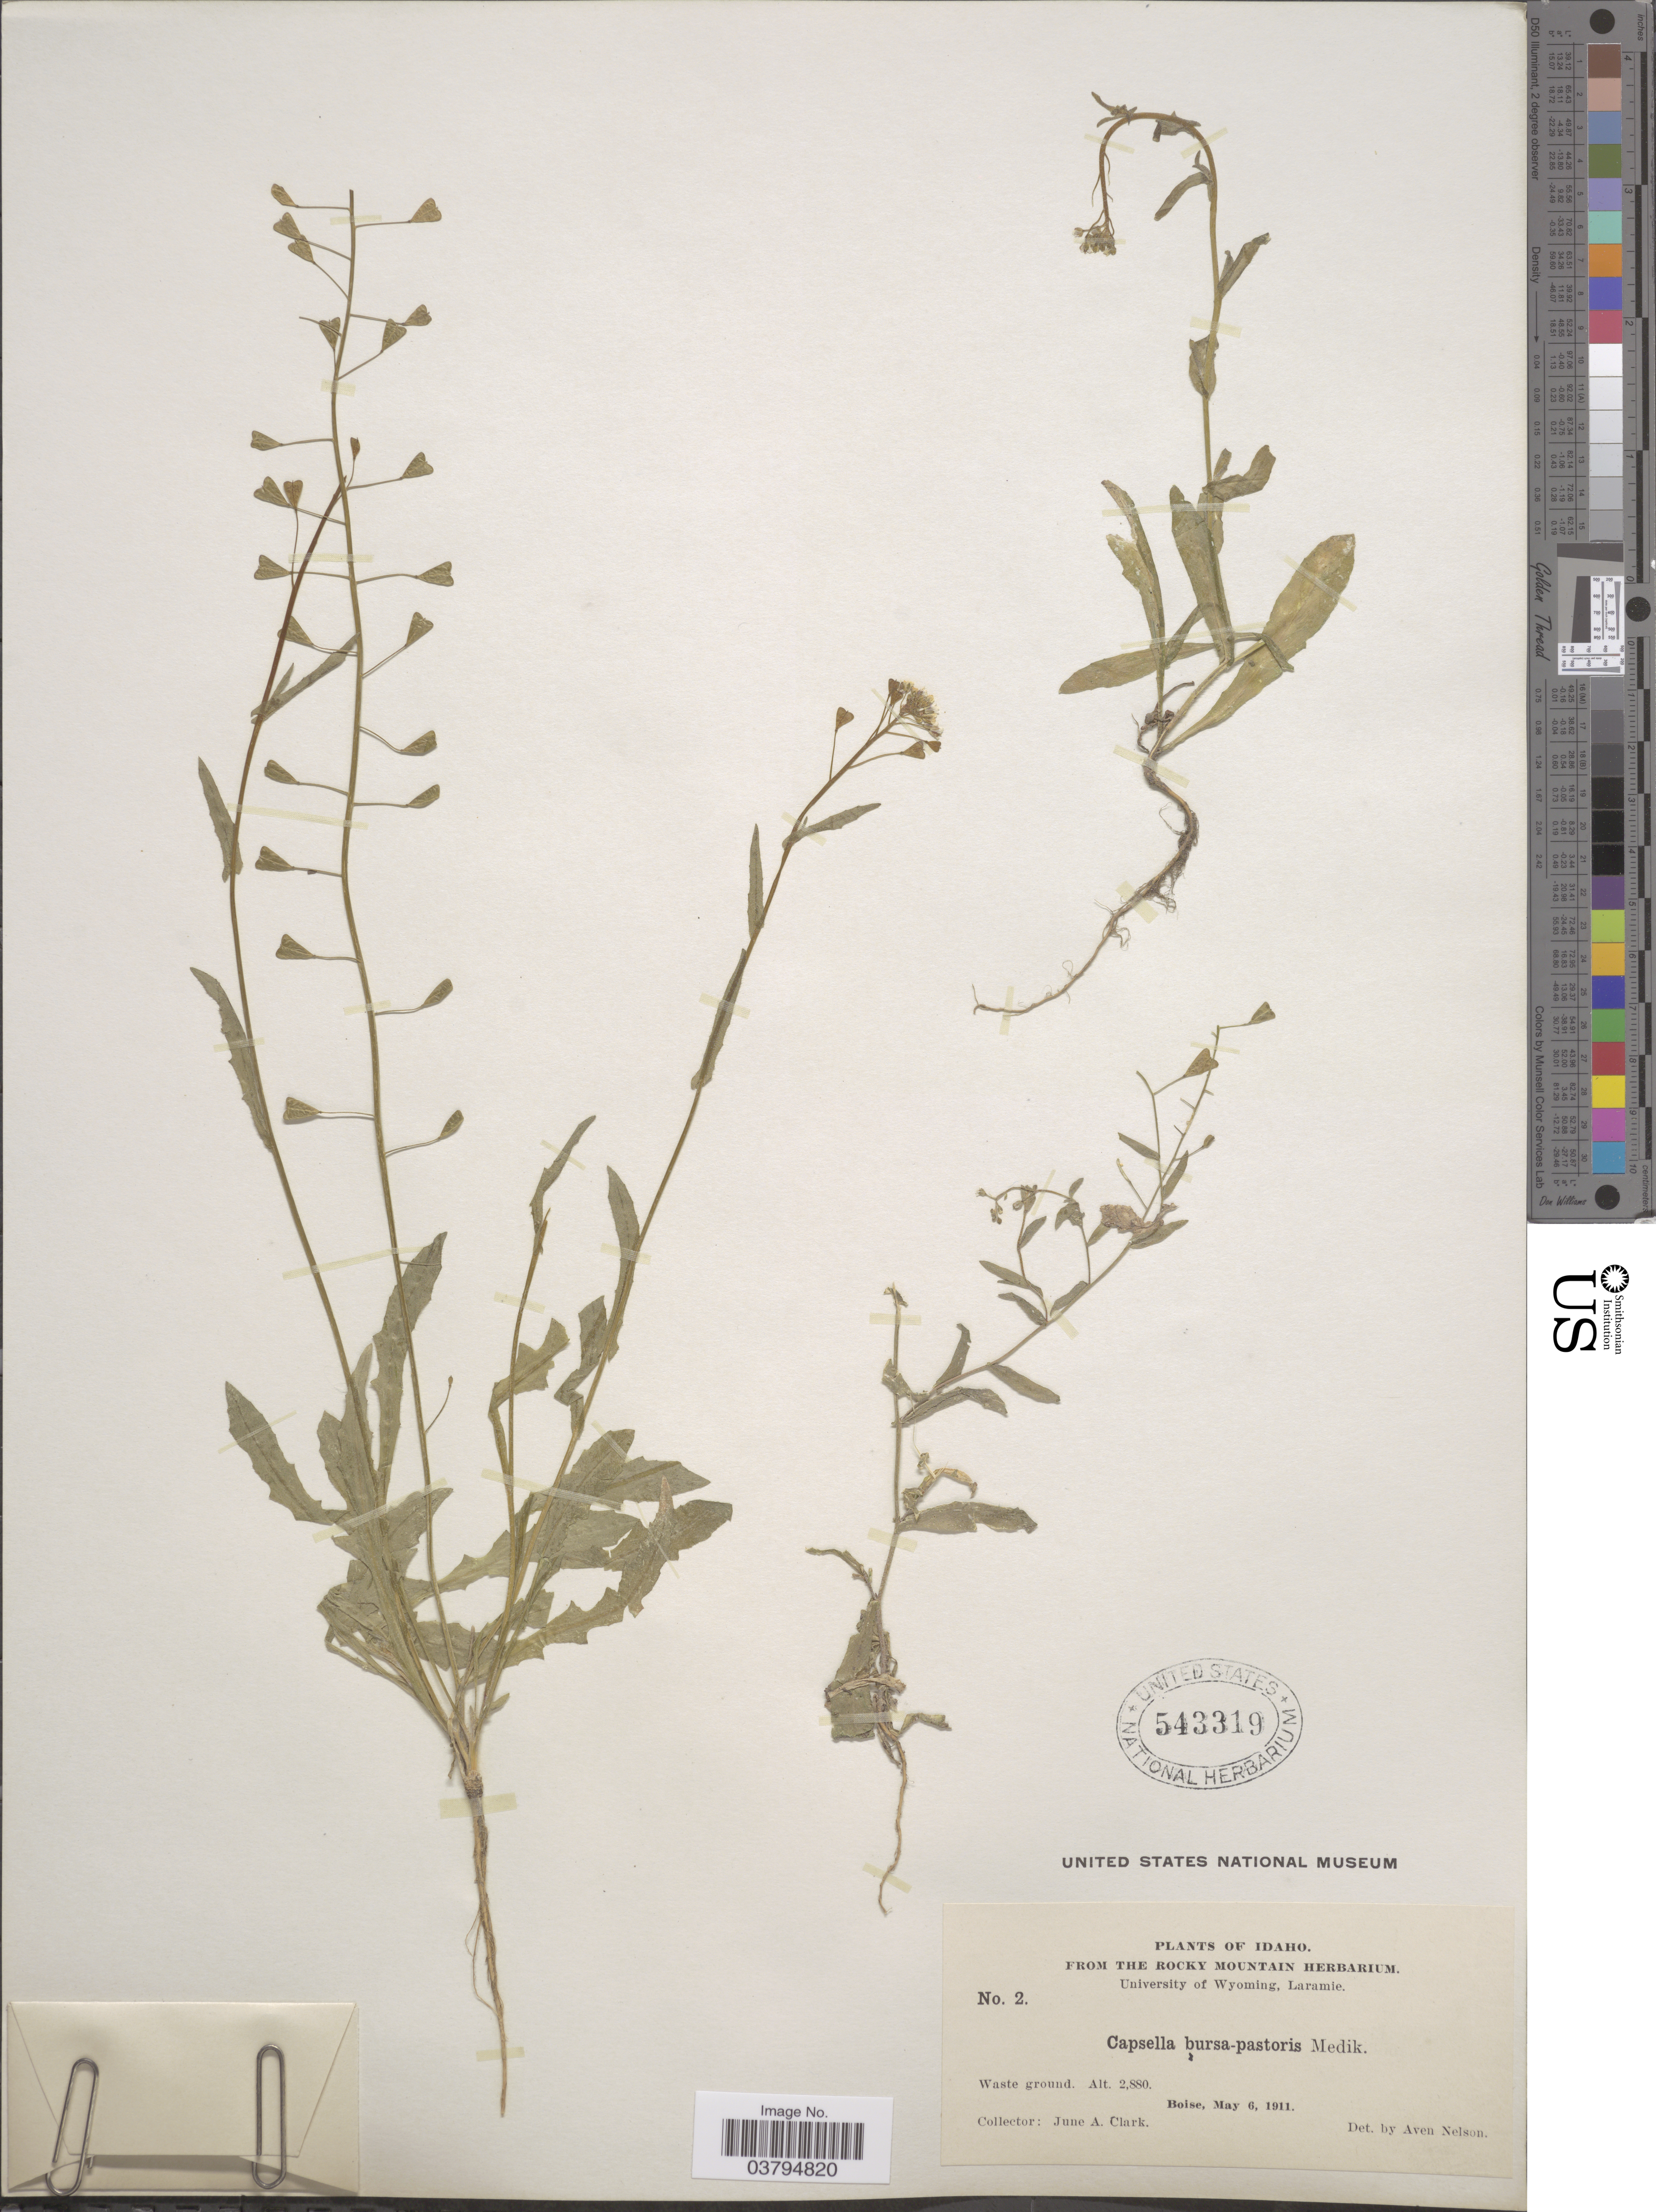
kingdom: Plantae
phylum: Tracheophyta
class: Magnoliopsida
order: Brassicales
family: Brassicaceae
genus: Capsella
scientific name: Capsella bursa-pastoris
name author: (L.) Medik.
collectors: J. A. Clark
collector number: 2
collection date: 1911-05-06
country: United States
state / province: Idaho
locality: Boise.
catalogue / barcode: US 543319